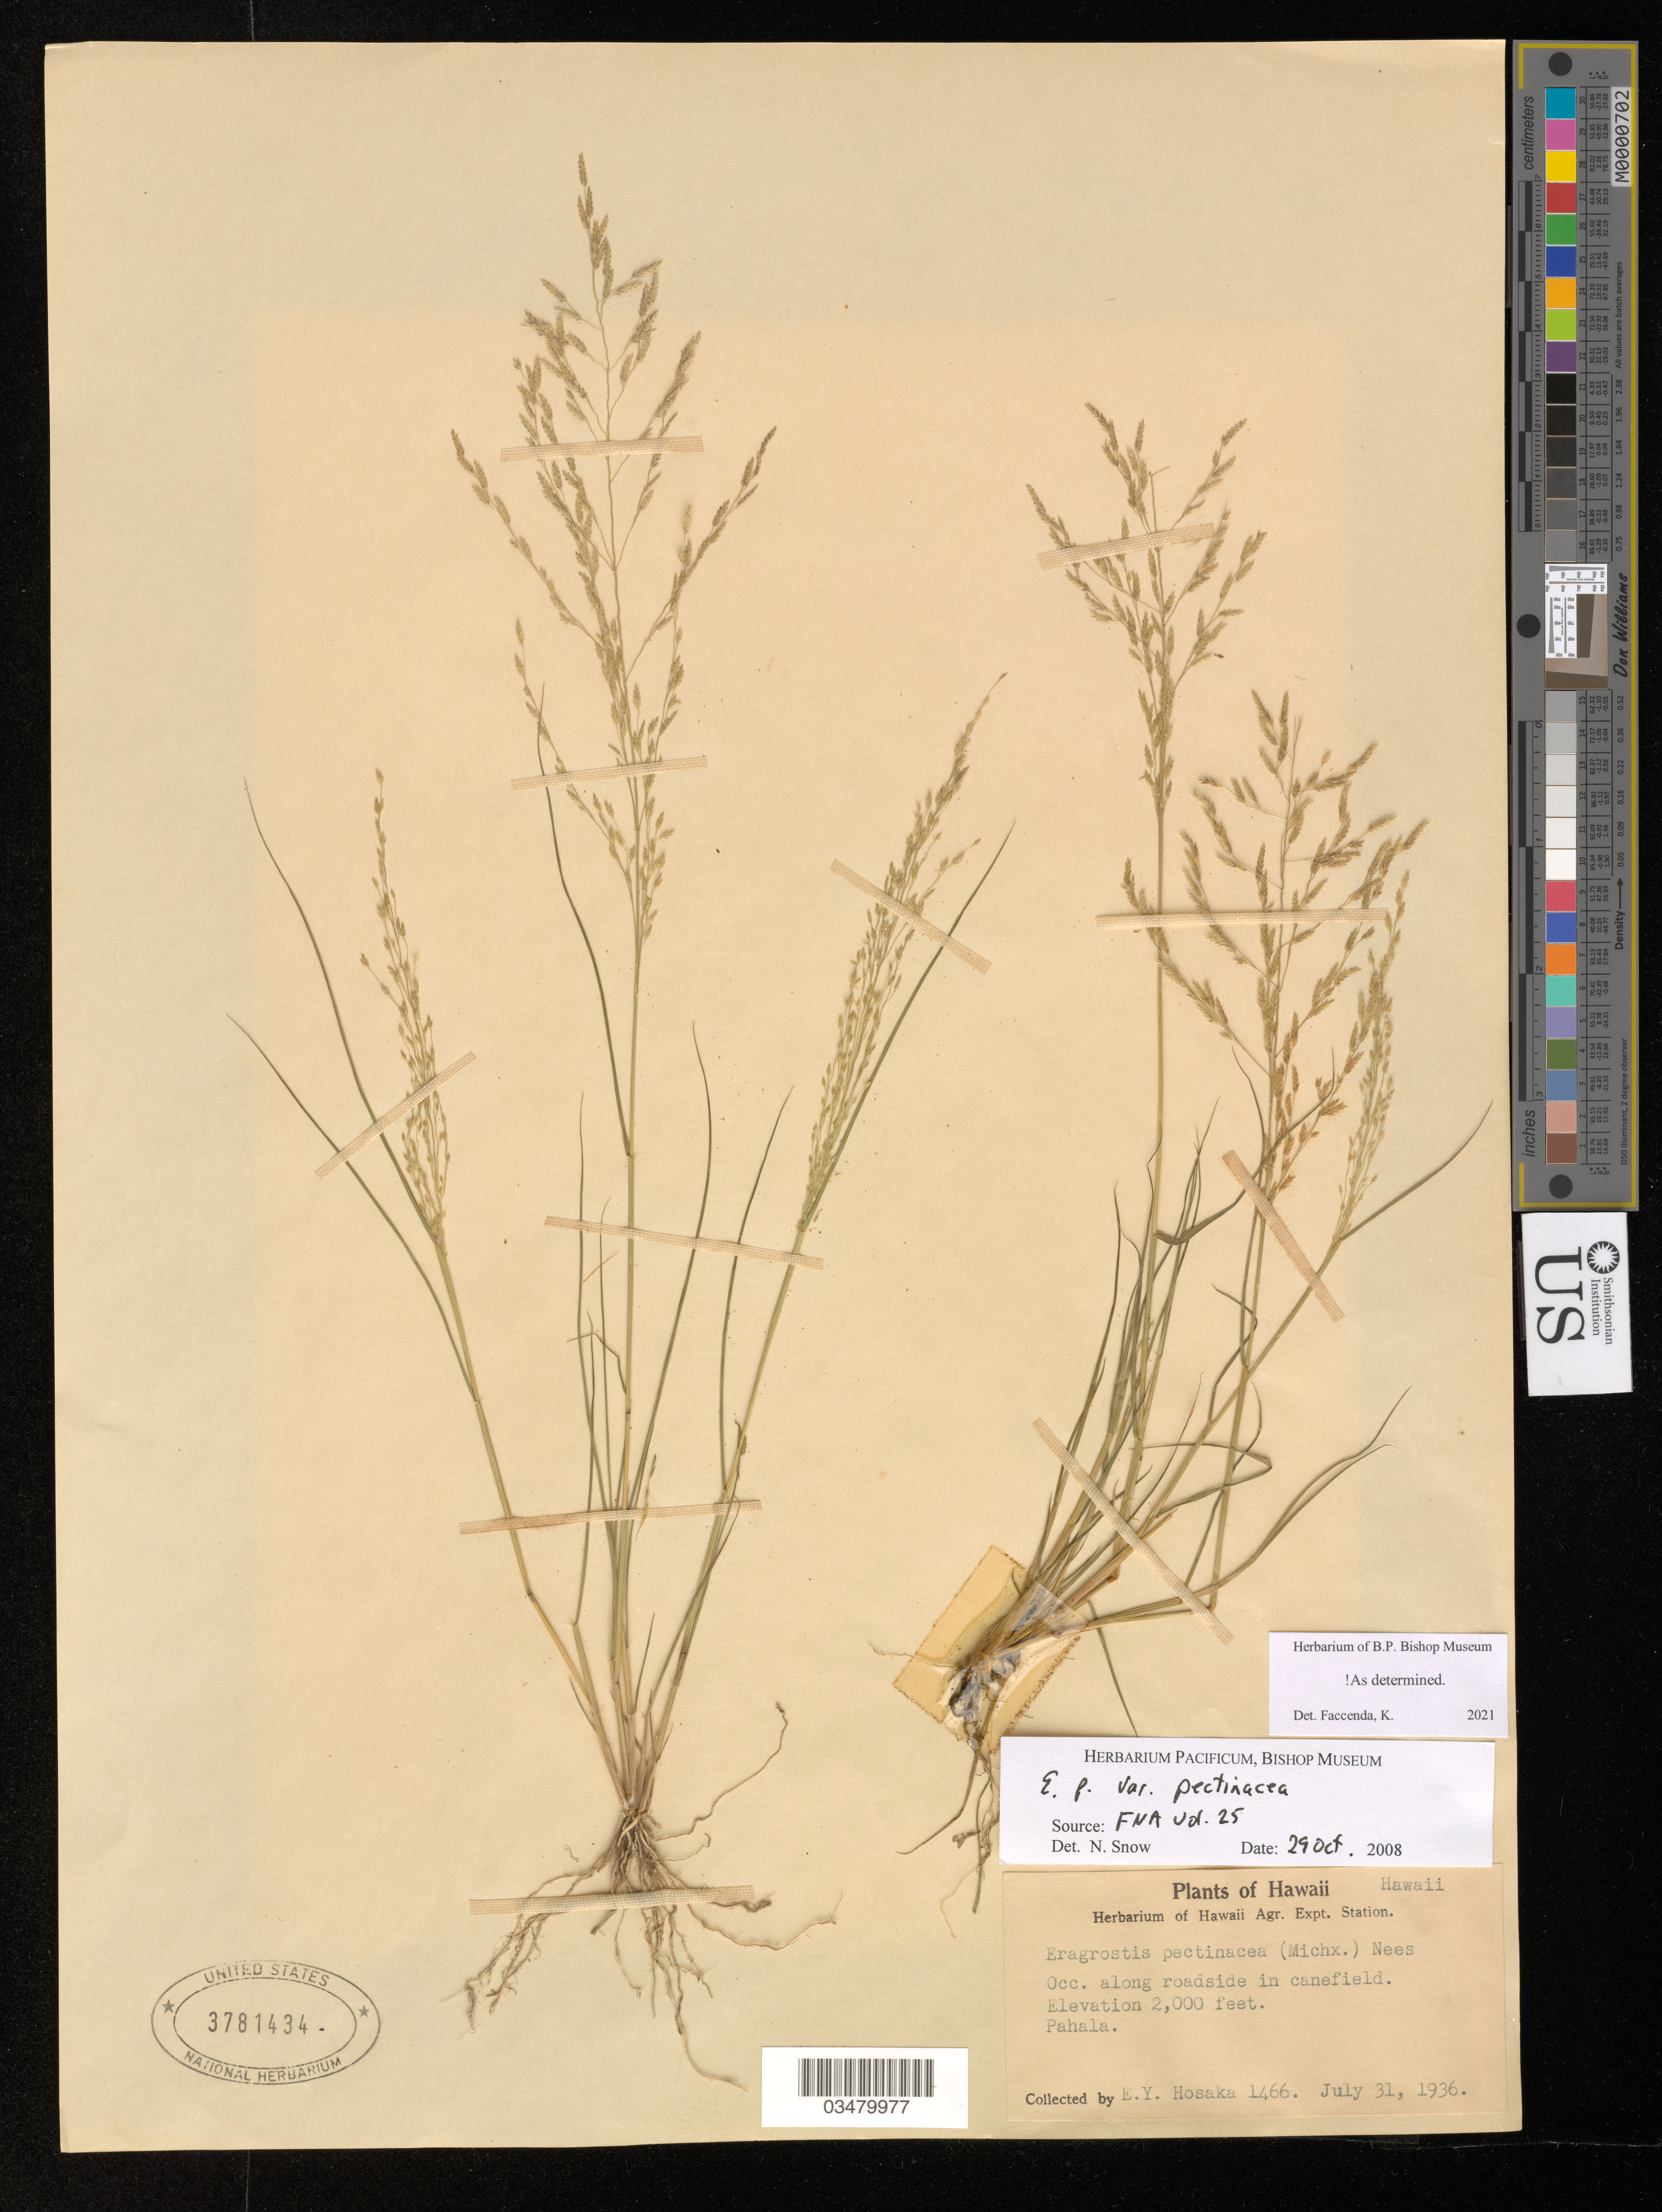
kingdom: Plantae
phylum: Tracheophyta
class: Liliopsida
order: Poales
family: Poaceae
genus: Eragrostis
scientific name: Eragrostis pectinacea var. pectinacea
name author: (Michx.) Nees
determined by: Snow, N.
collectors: E. Y. Hosaka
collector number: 1466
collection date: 1936-07-31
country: United States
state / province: Hawaii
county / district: Hawaii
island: Hawaii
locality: Pahala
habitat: Roadside in canefield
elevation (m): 610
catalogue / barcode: US 3781434